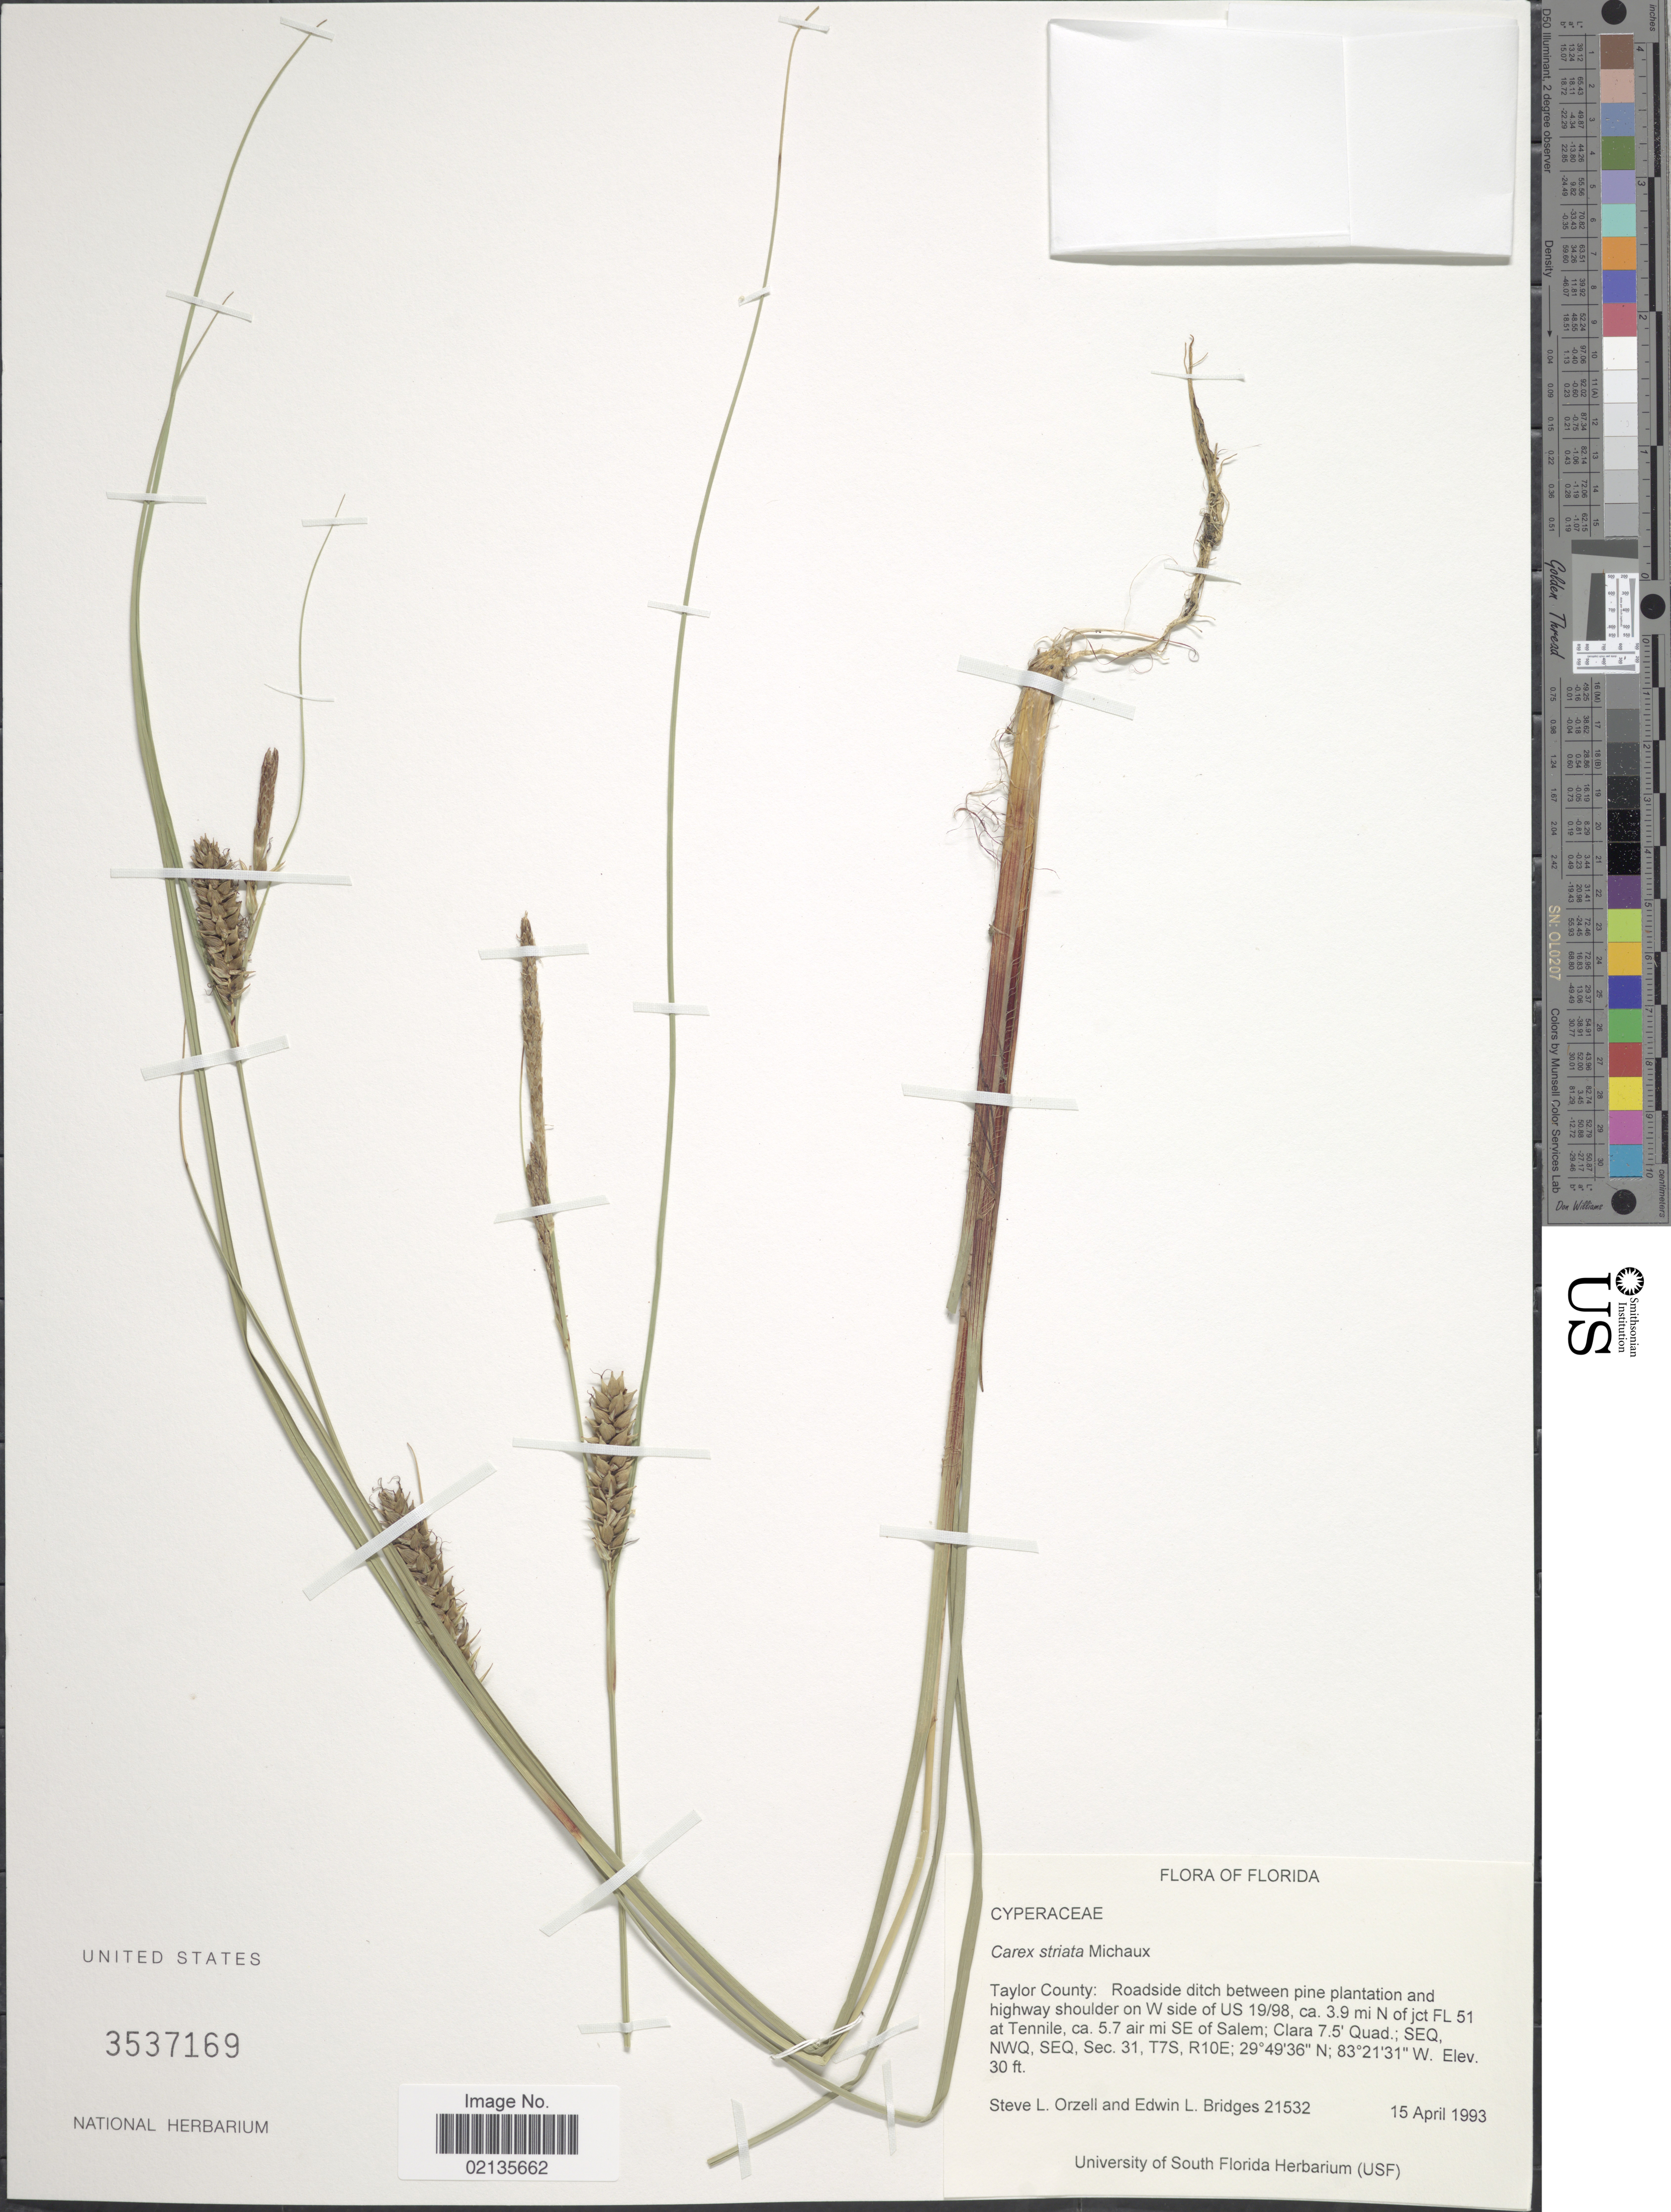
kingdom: Plantae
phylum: Tracheophyta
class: Liliopsida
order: Poales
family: Cyperaceae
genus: Carex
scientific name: Carex striata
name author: Michx.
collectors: S. Orzell & E. Bridges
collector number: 21532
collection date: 1993-04-15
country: United States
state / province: Florida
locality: Taylor County: roadside ditch between pine plantation and highway shoulder on W side of US 19/98, ca. 3.9 mi N of jct FL 51 at Tennile, ca. 5.7 air mi SE of Salem; Clara 7.5'Quad.; SEQ, NWQ, Sec. 31, T7S, R10E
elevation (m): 9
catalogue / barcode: US 3537169